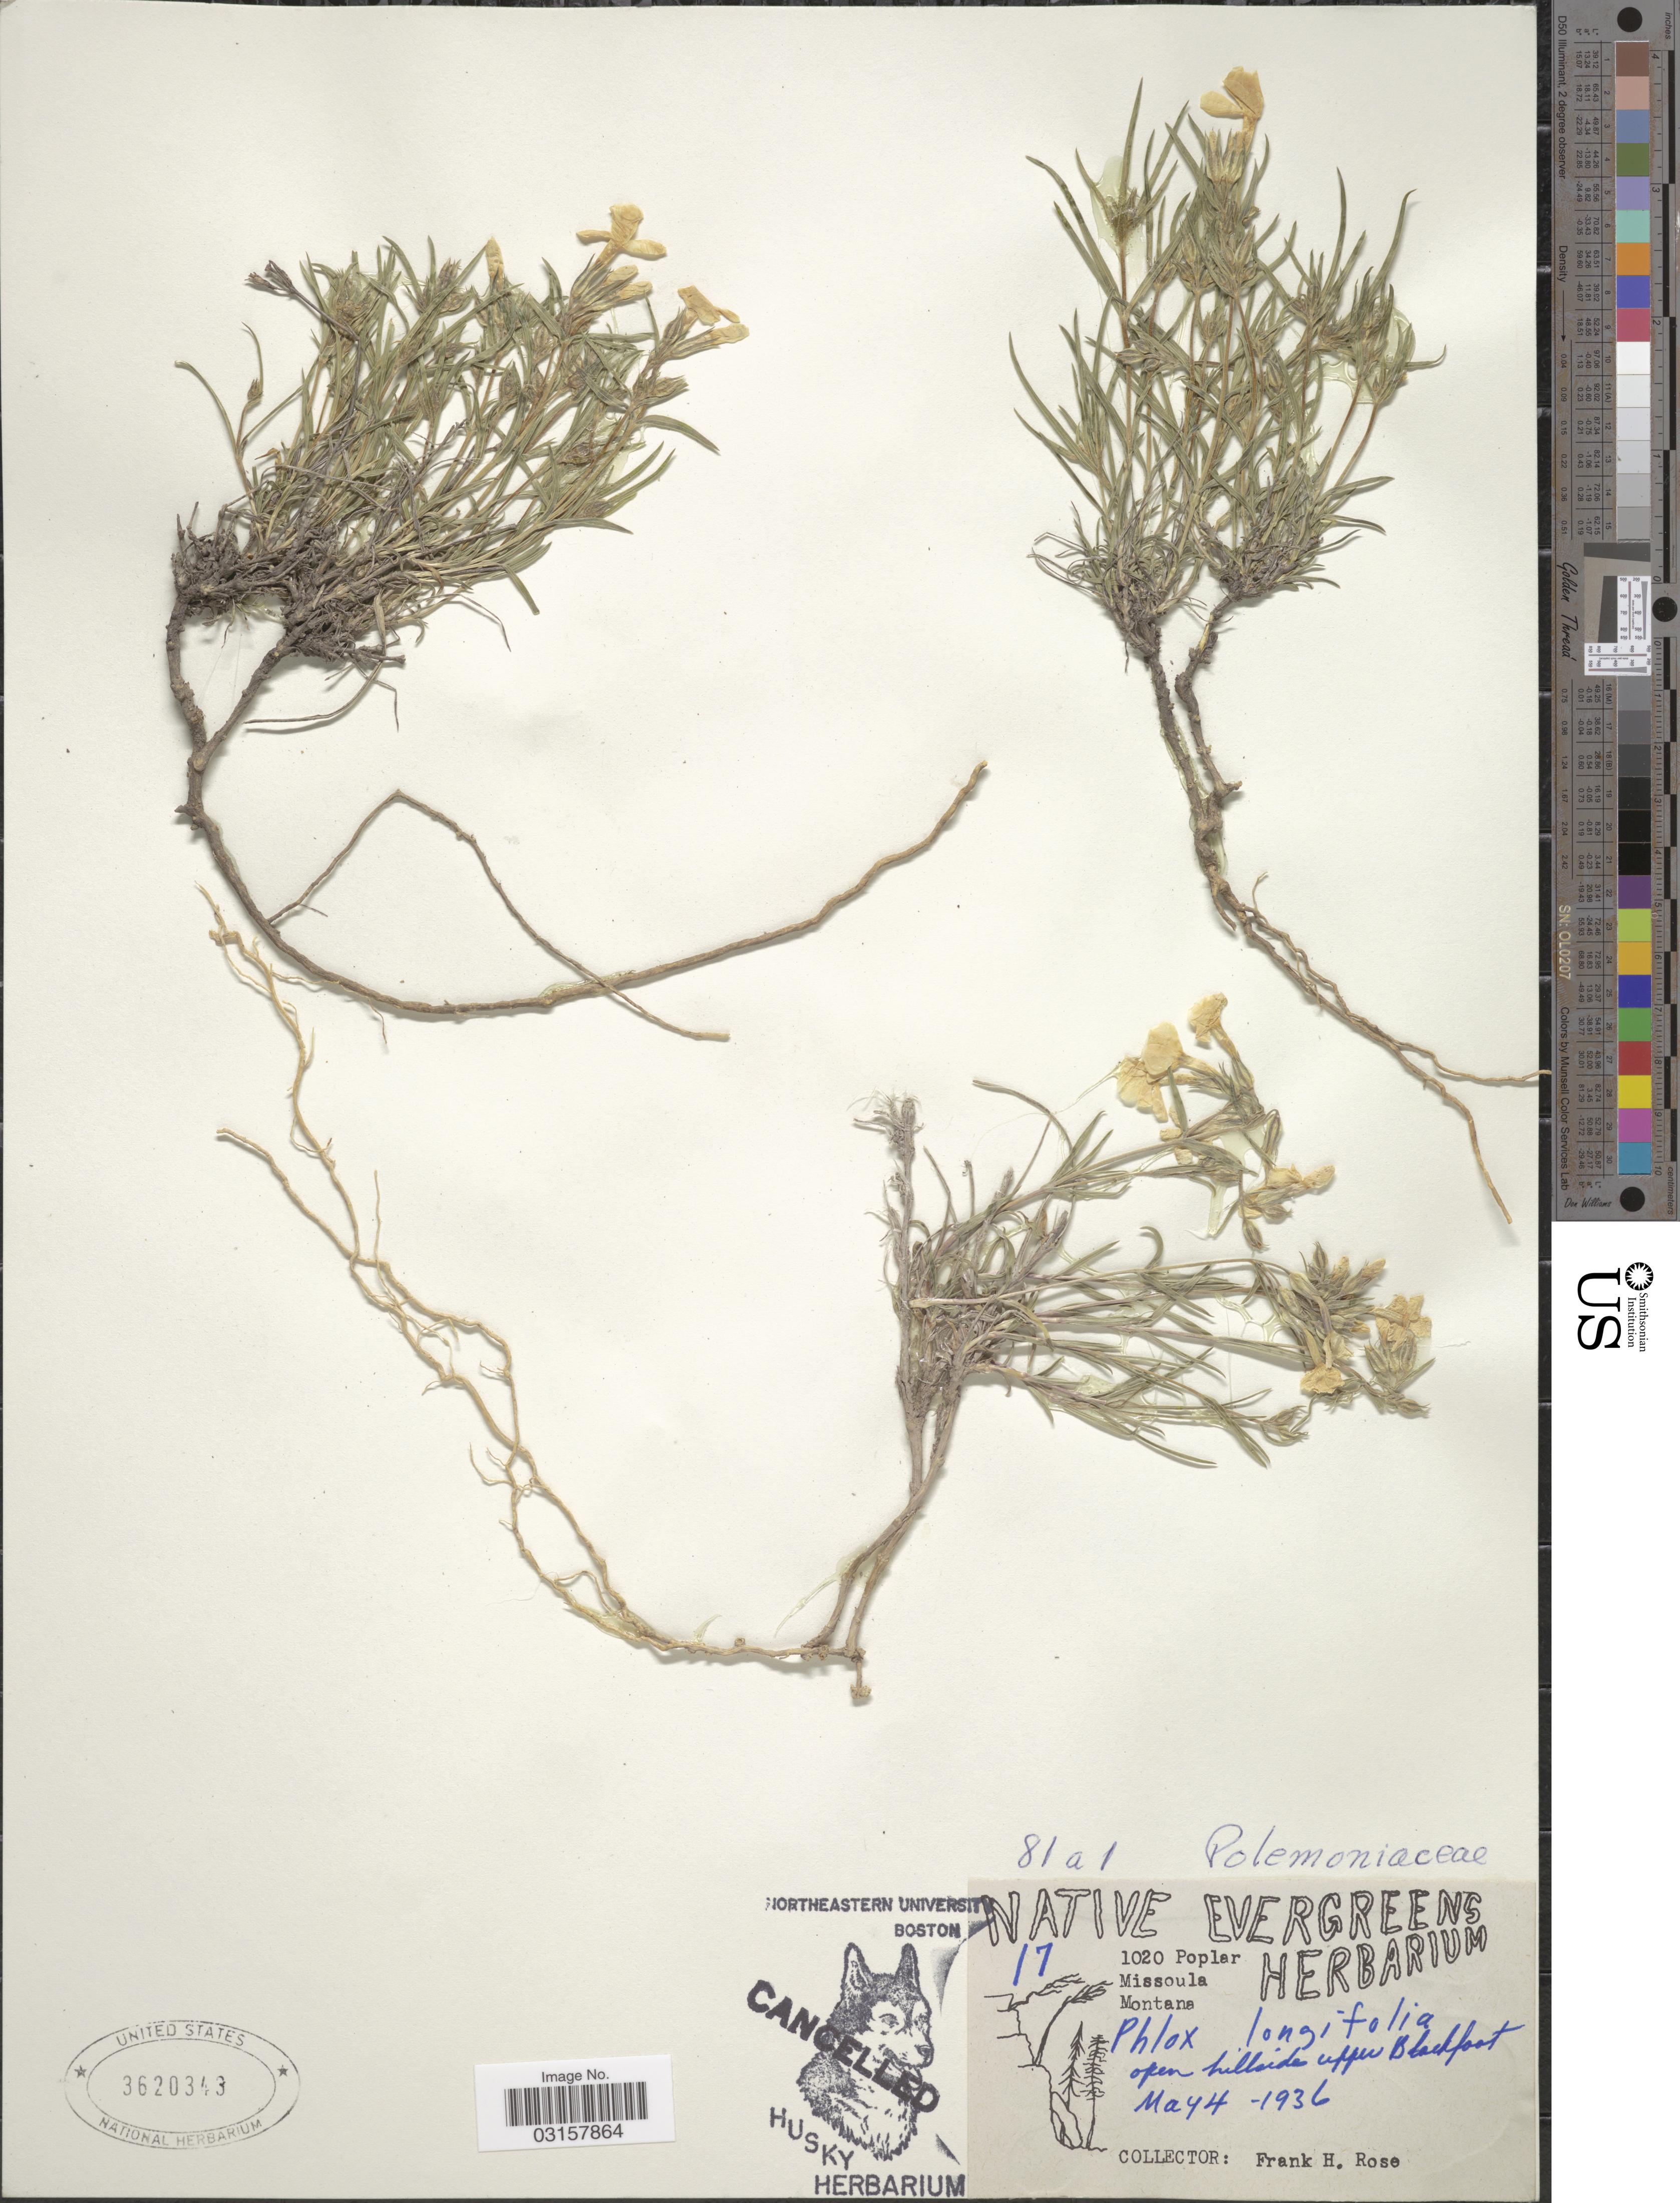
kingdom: Plantae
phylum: Tracheophyta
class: Magnoliopsida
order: Ericales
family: Polemoniaceae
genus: Phlox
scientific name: Phlox longifolia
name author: Nutt.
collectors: F. H. Rose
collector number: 17?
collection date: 1936-05-04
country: United States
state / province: Montana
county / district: Missoula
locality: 1020 Poplar [unsure placement] Missoula, open hillside upper Blackfoot.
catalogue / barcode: US 3620343